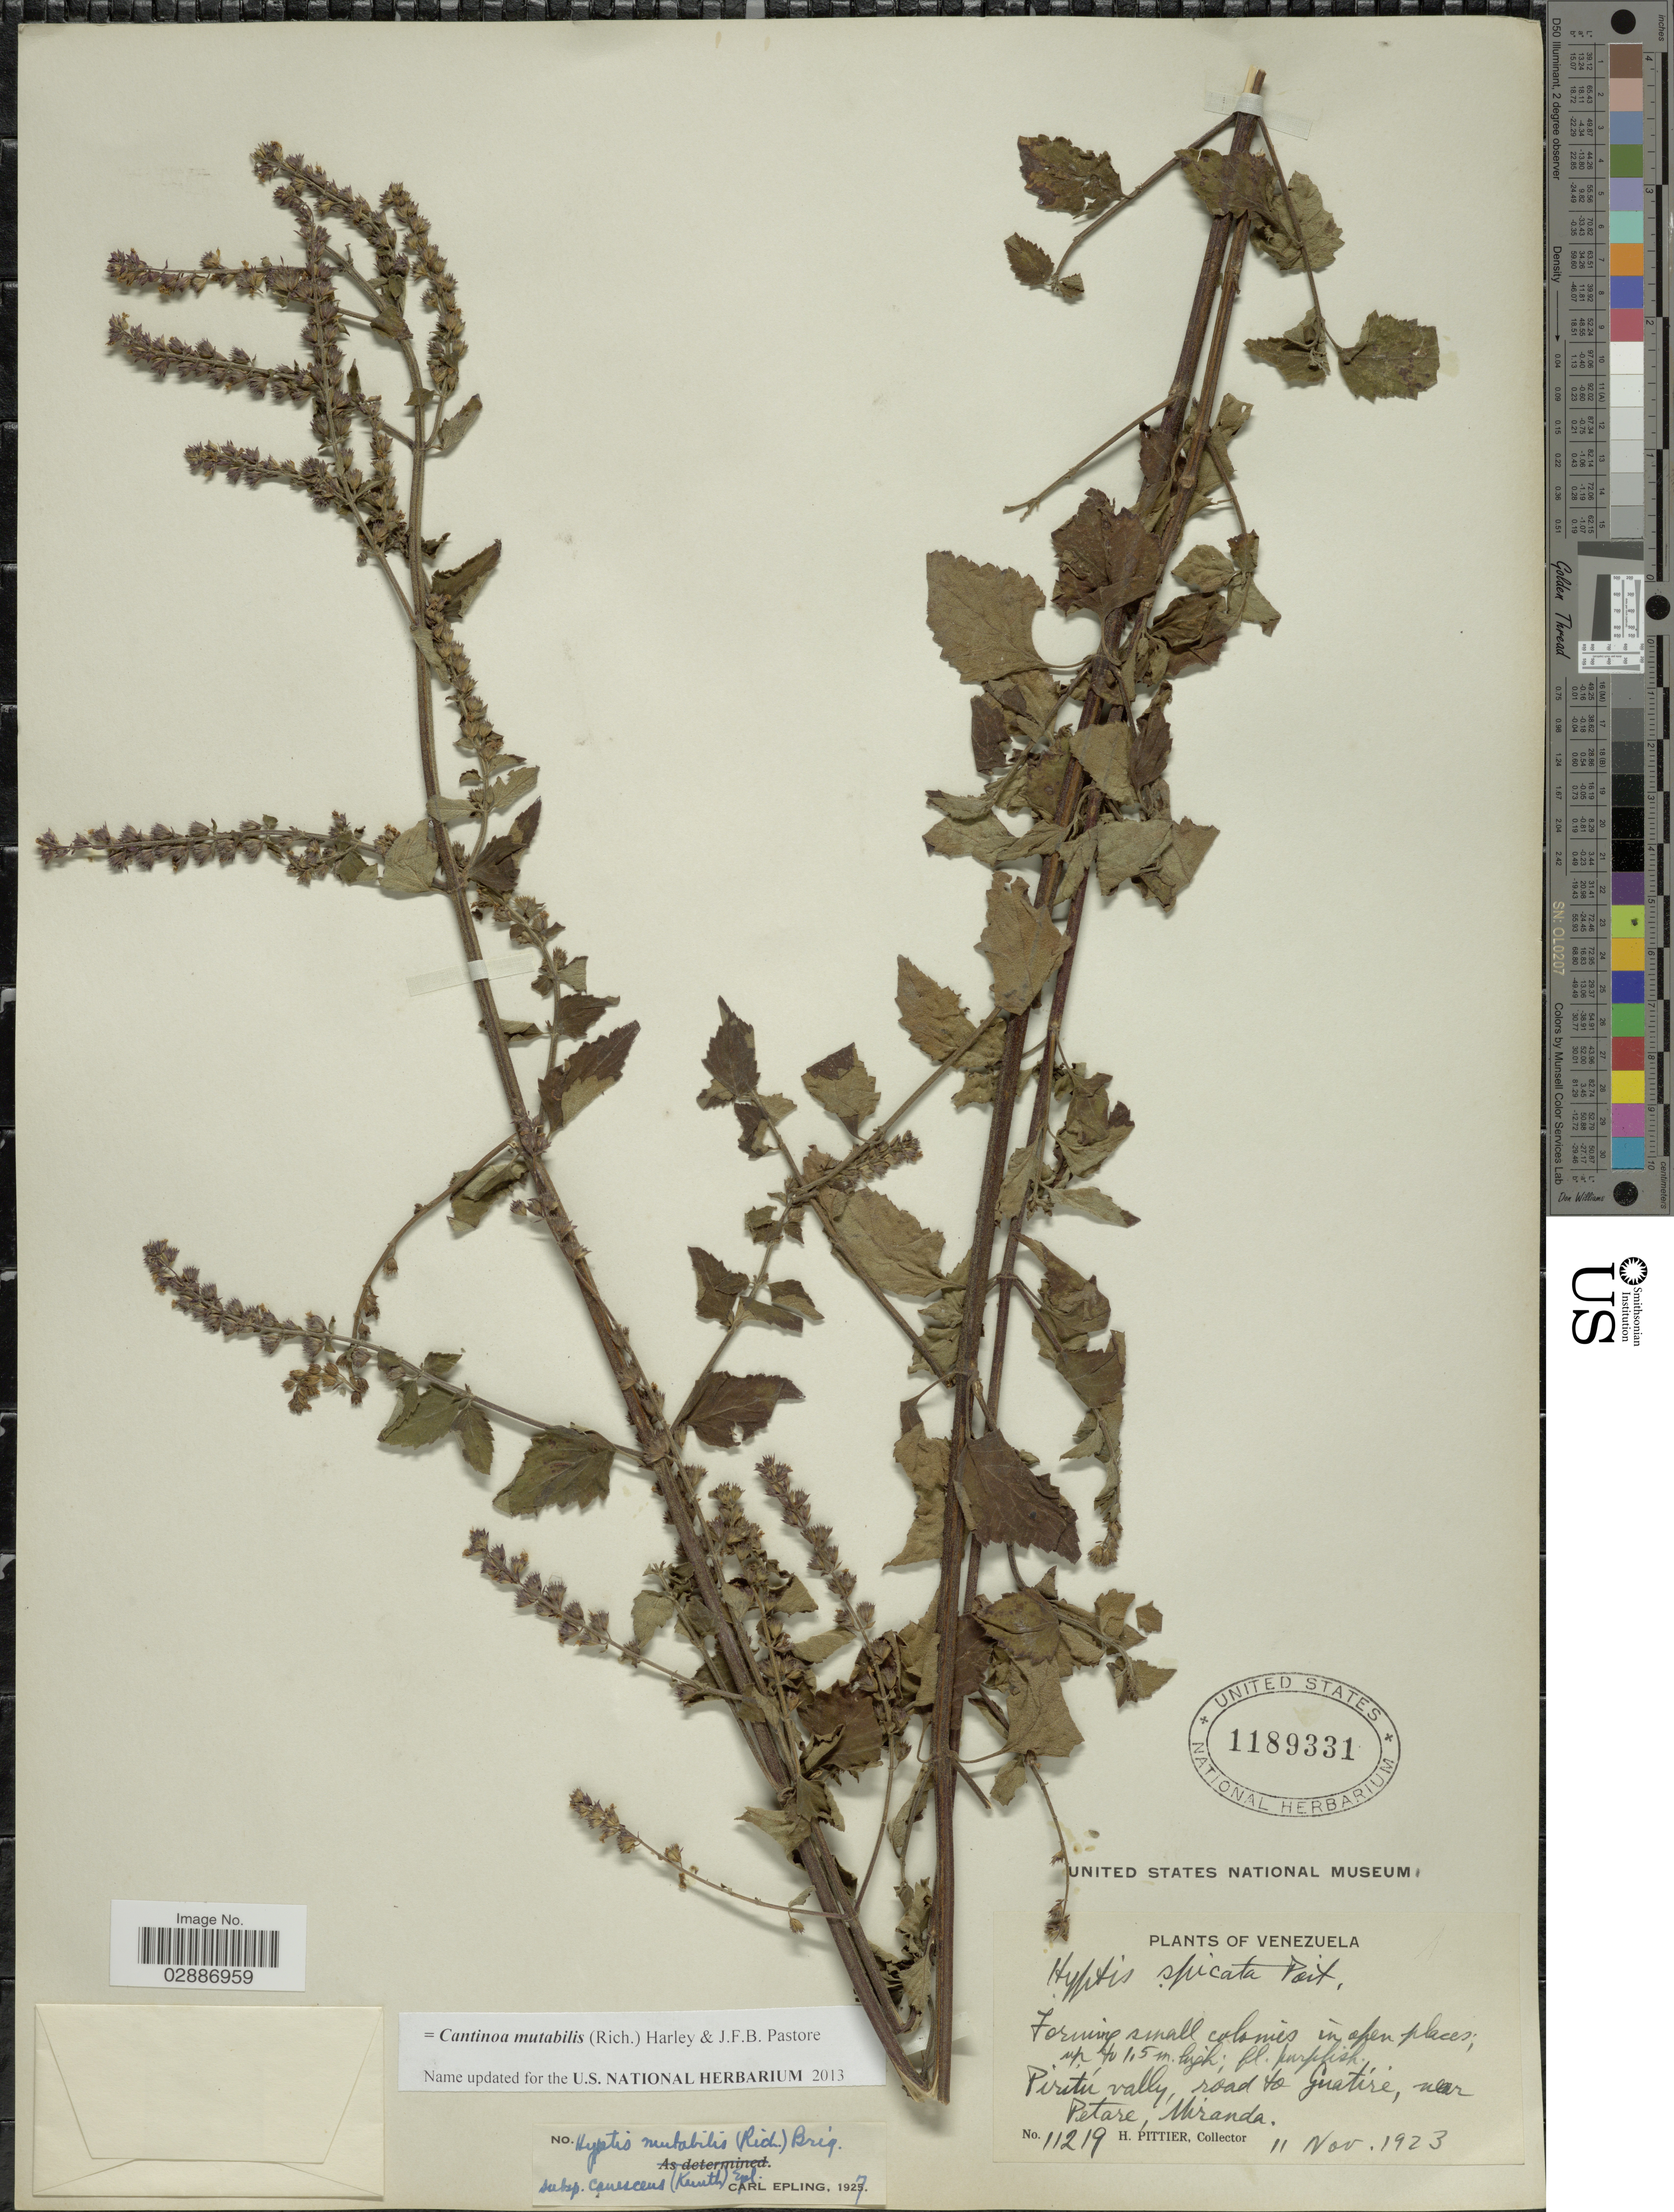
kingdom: Plantae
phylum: Tracheophyta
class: Magnoliopsida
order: Lamiales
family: Lamiaceae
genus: Cantinoa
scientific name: Cantinoa mutabilis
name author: (Epling) Harley & J.F.B. Pastore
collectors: H. F. Pittier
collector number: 11219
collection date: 1923-11-11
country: Venezuela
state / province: Miranda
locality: Piritú valley, road to Guatíre, near Petare.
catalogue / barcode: US 1189331